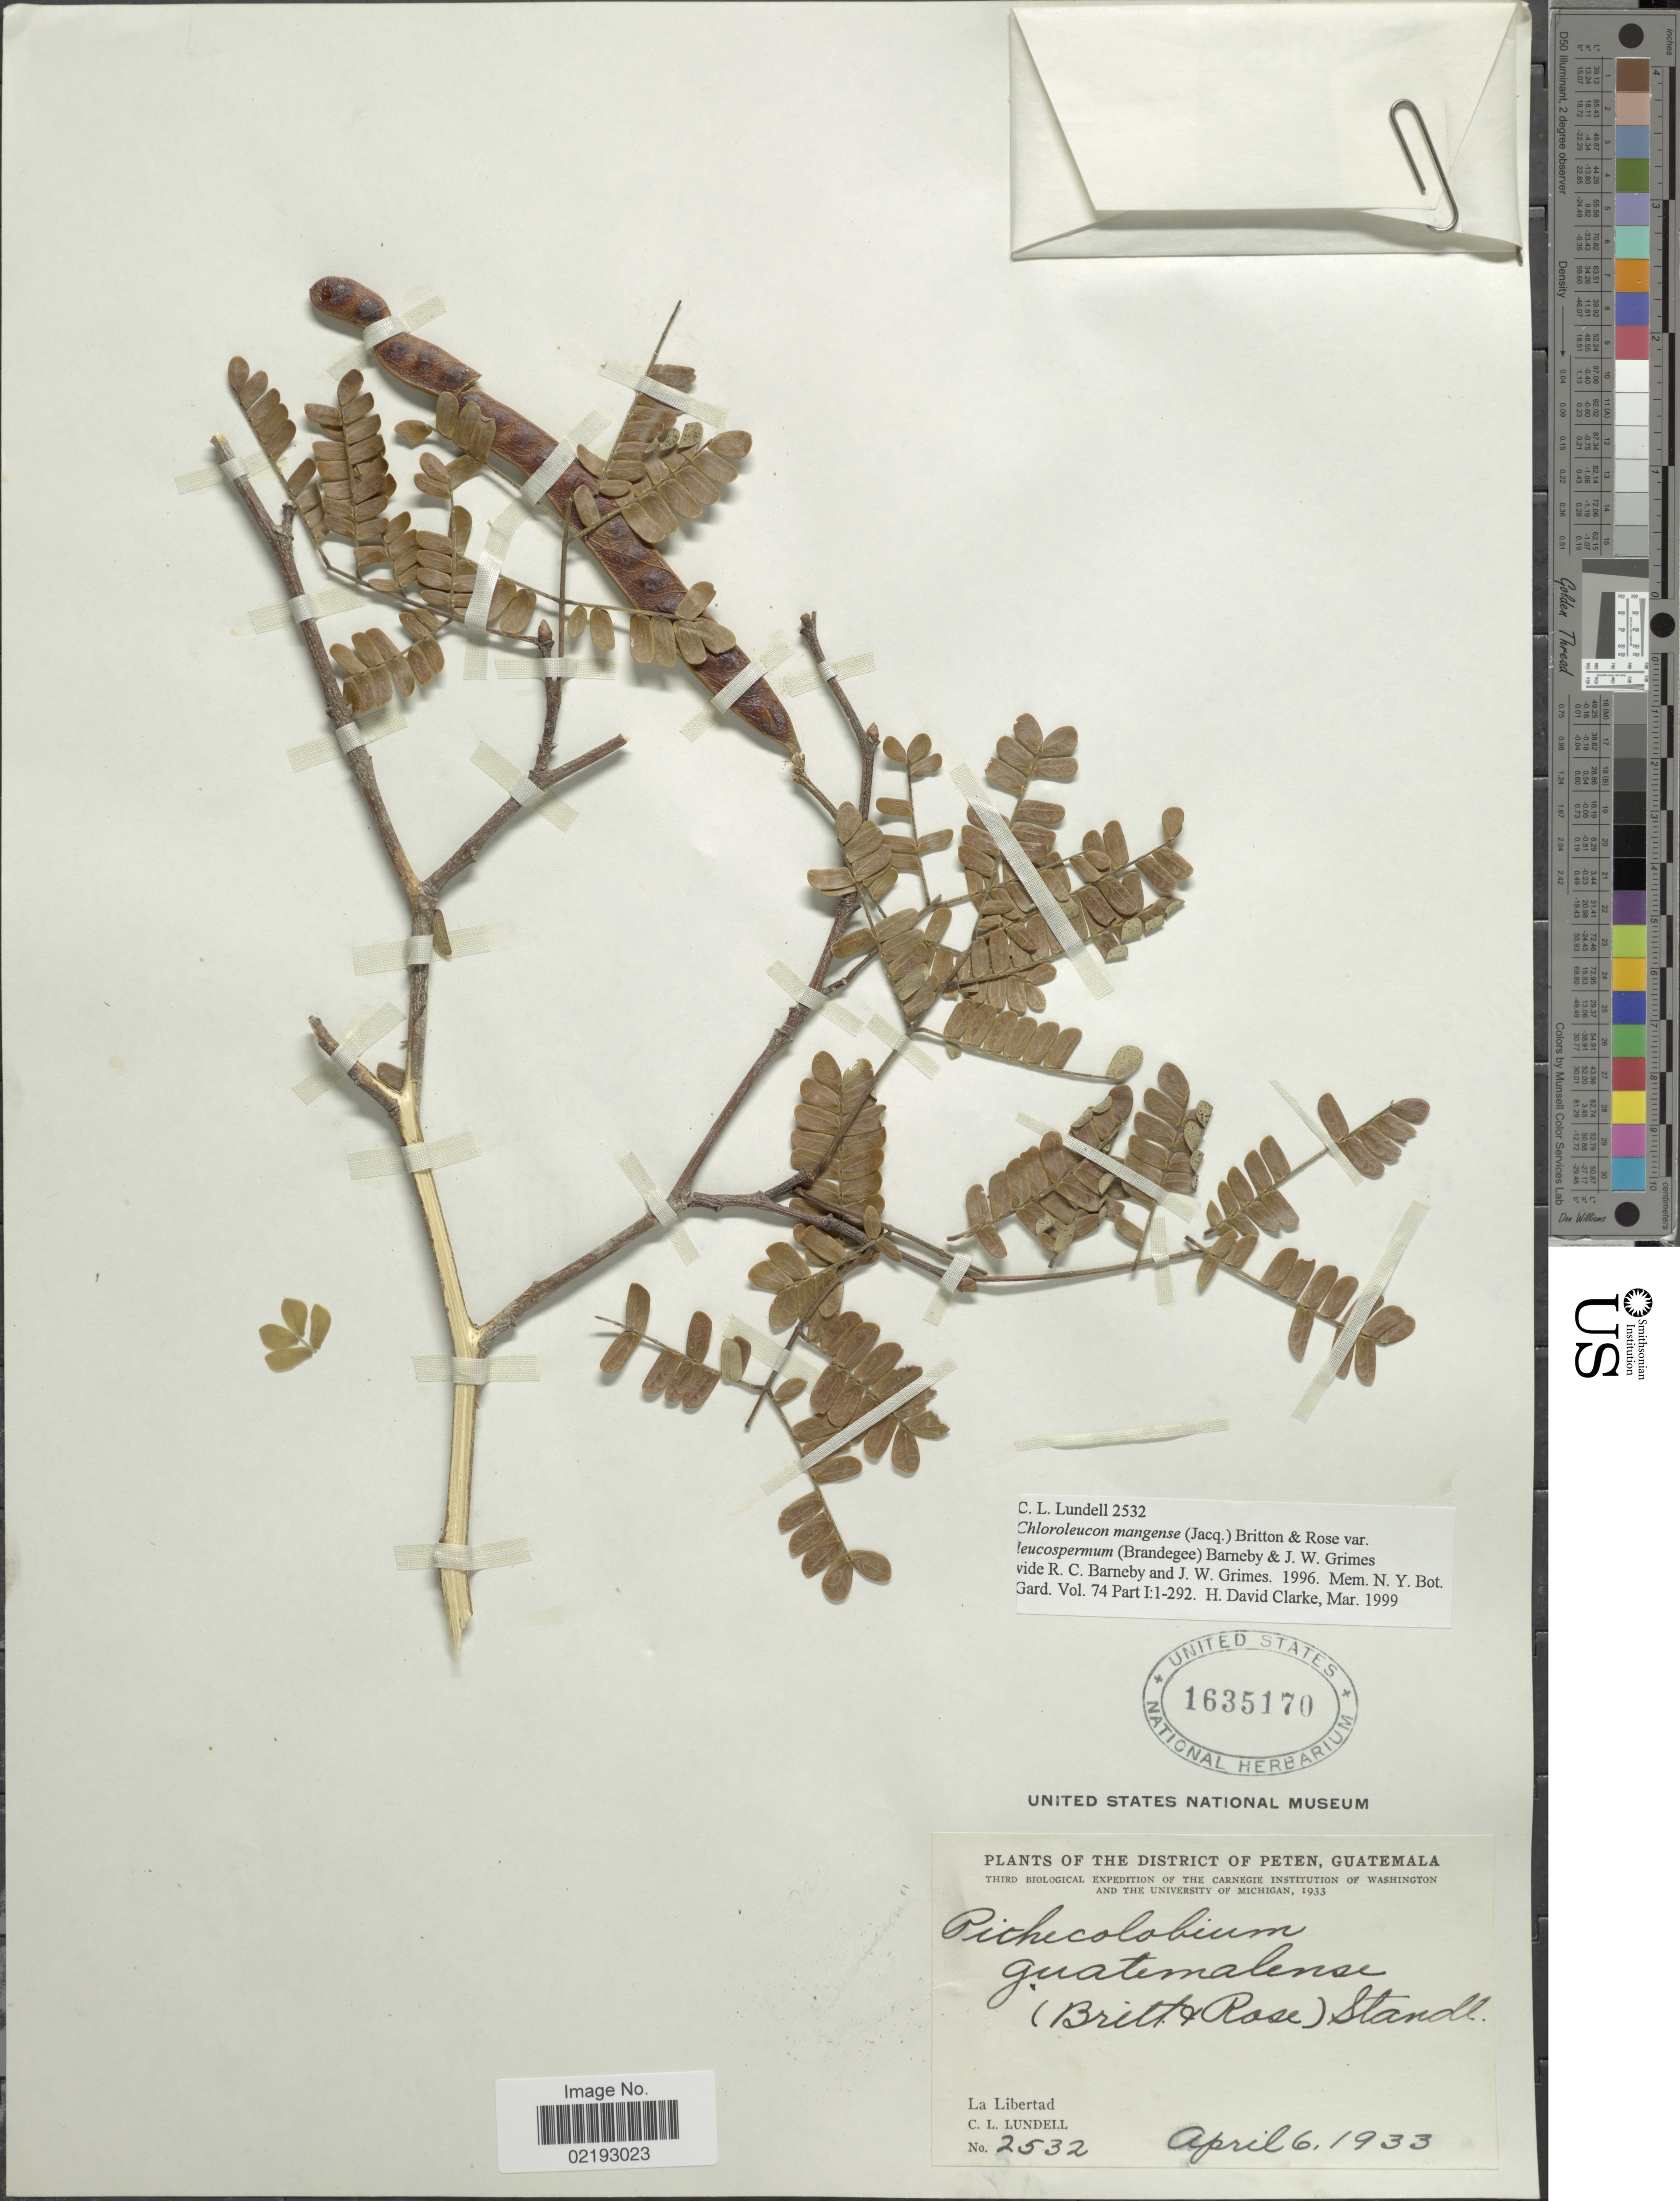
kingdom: Plantae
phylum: Tracheophyta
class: Magnoliopsida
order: Fabales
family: Fabaceae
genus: Chloroleucon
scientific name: Chloroleucon mangense var. leucospermum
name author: (Brandegee) Barneby & J.W. Grimes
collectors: C. L. Lundell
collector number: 2532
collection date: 1933-04-06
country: Guatemala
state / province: El Petén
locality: La Libertad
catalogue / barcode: US 1635170